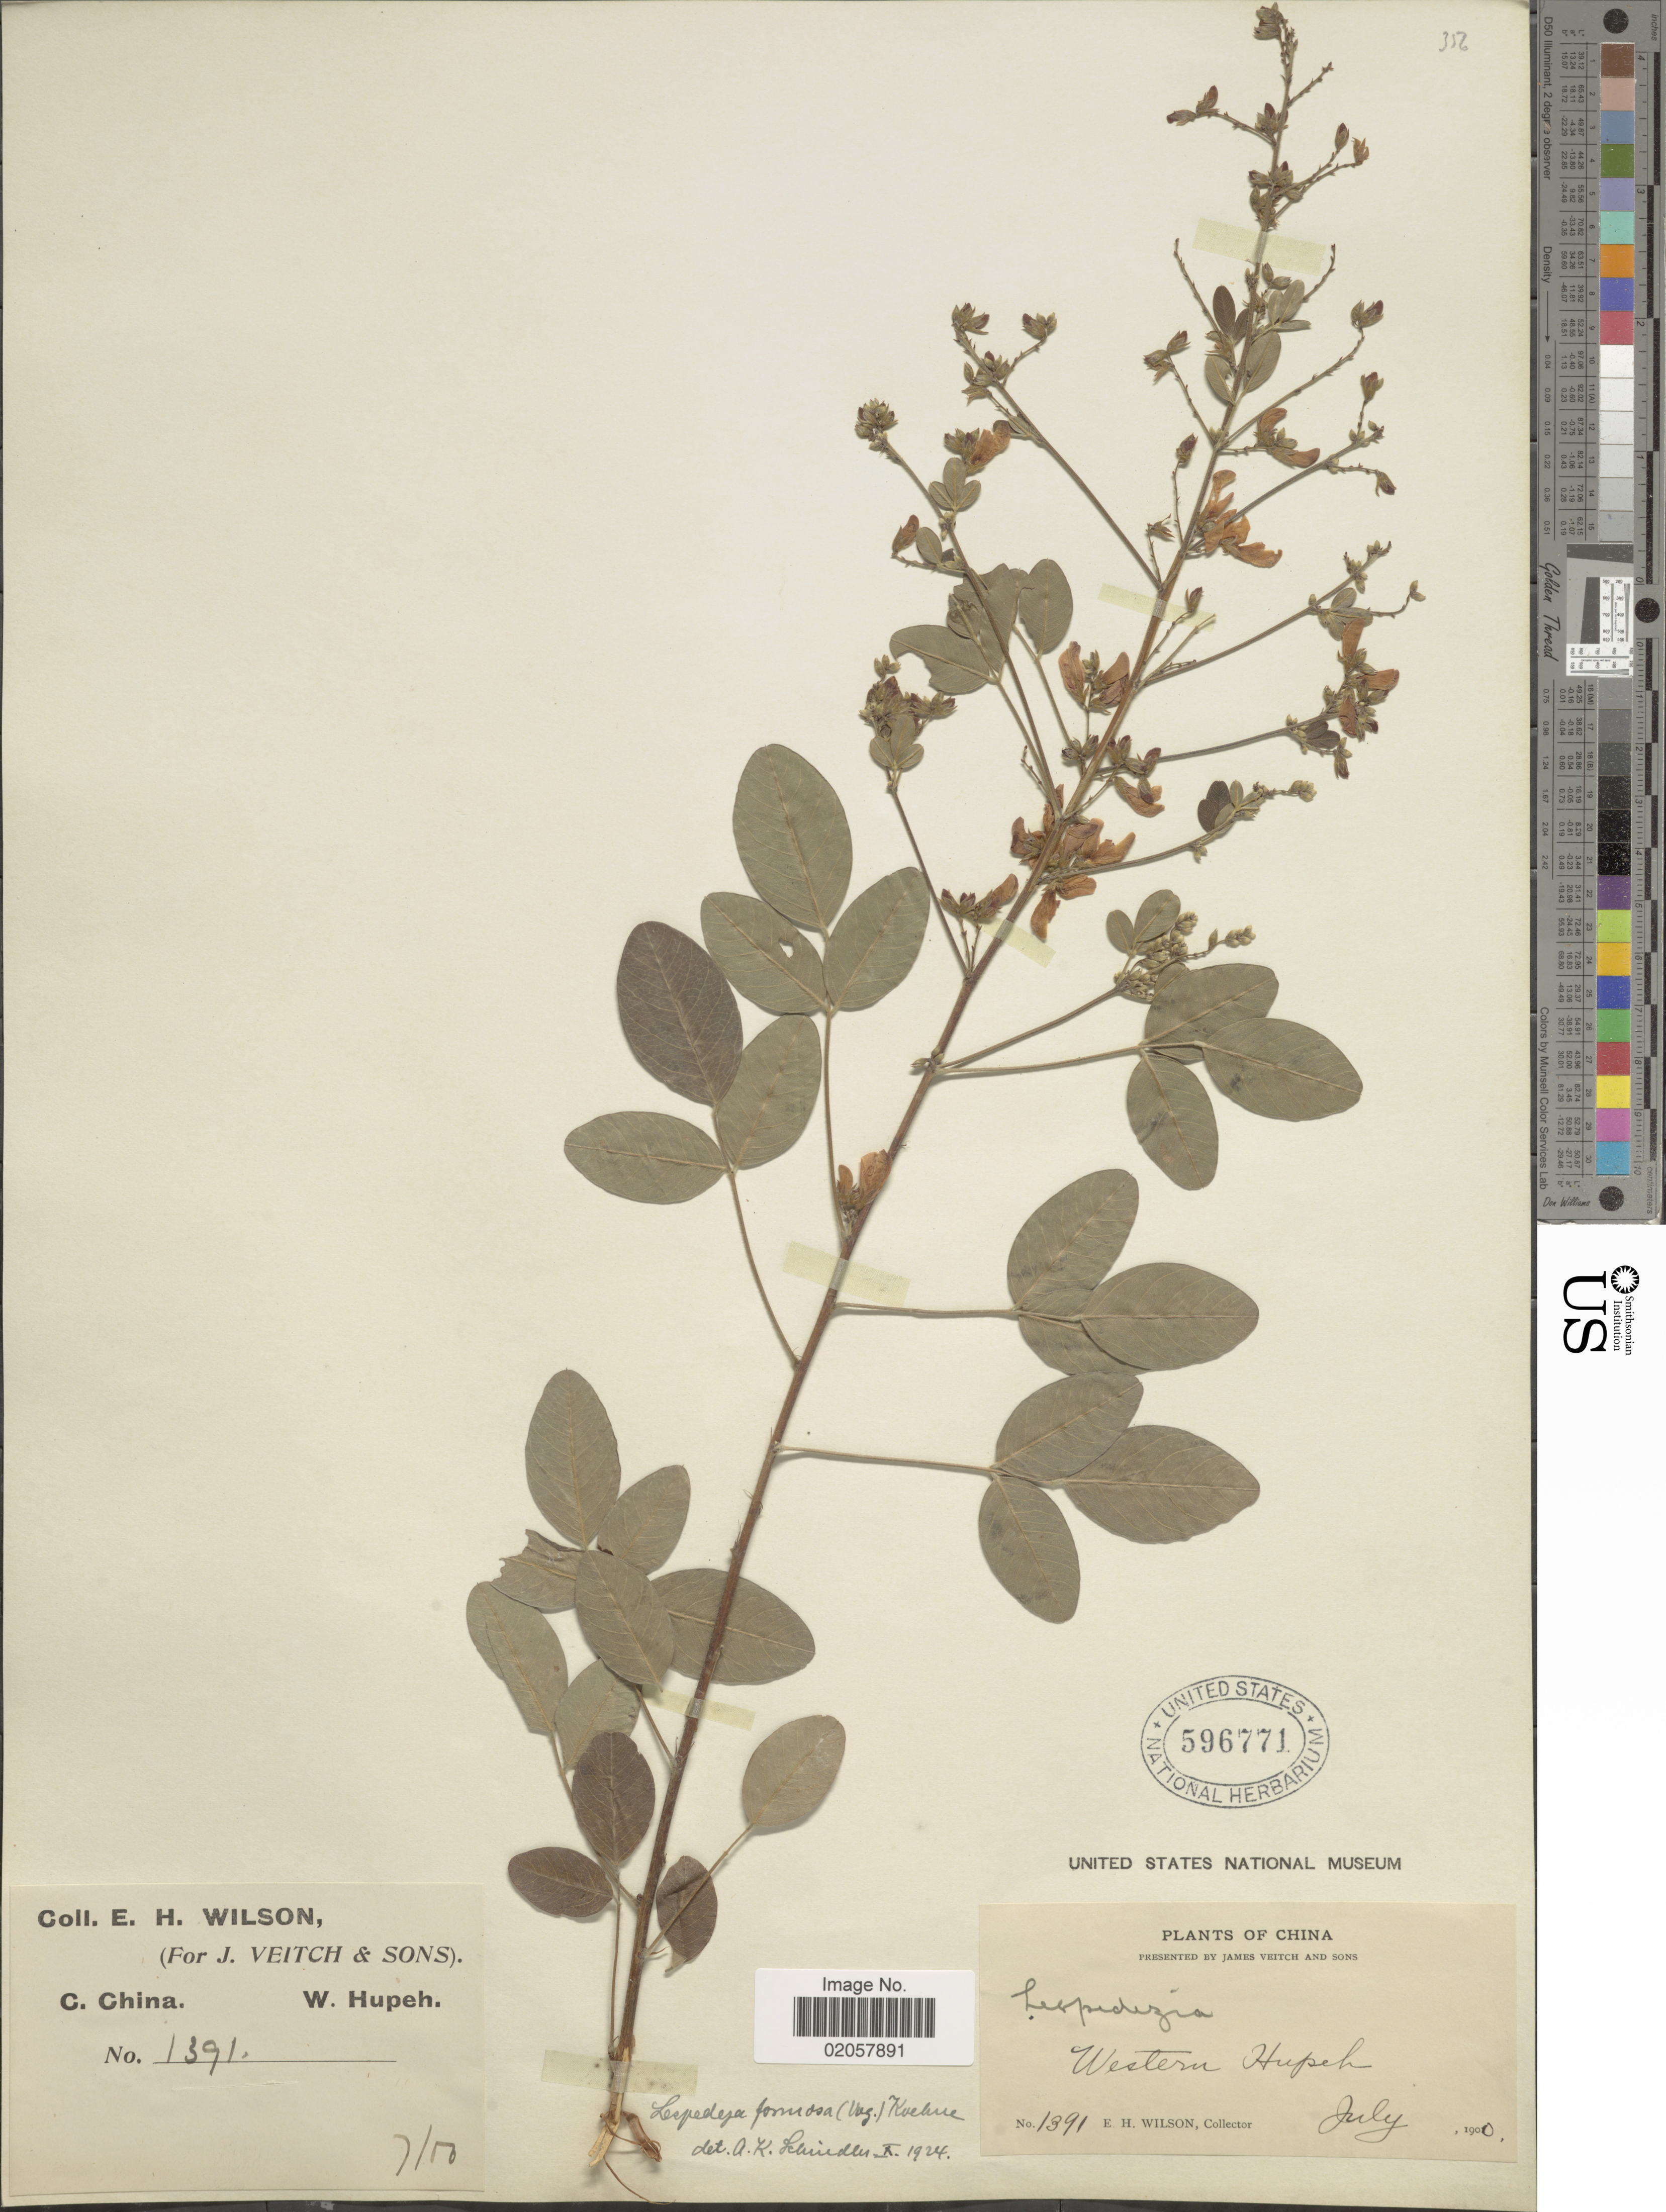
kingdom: Plantae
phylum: Tracheophyta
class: Magnoliopsida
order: Fabales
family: Fabaceae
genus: Lespedeza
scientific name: Lespedeza formosa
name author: (Vogel) Koehne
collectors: E. Wilson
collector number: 1391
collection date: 1900-07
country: China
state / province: Hubei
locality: Western Hupeh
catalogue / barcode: US 596771